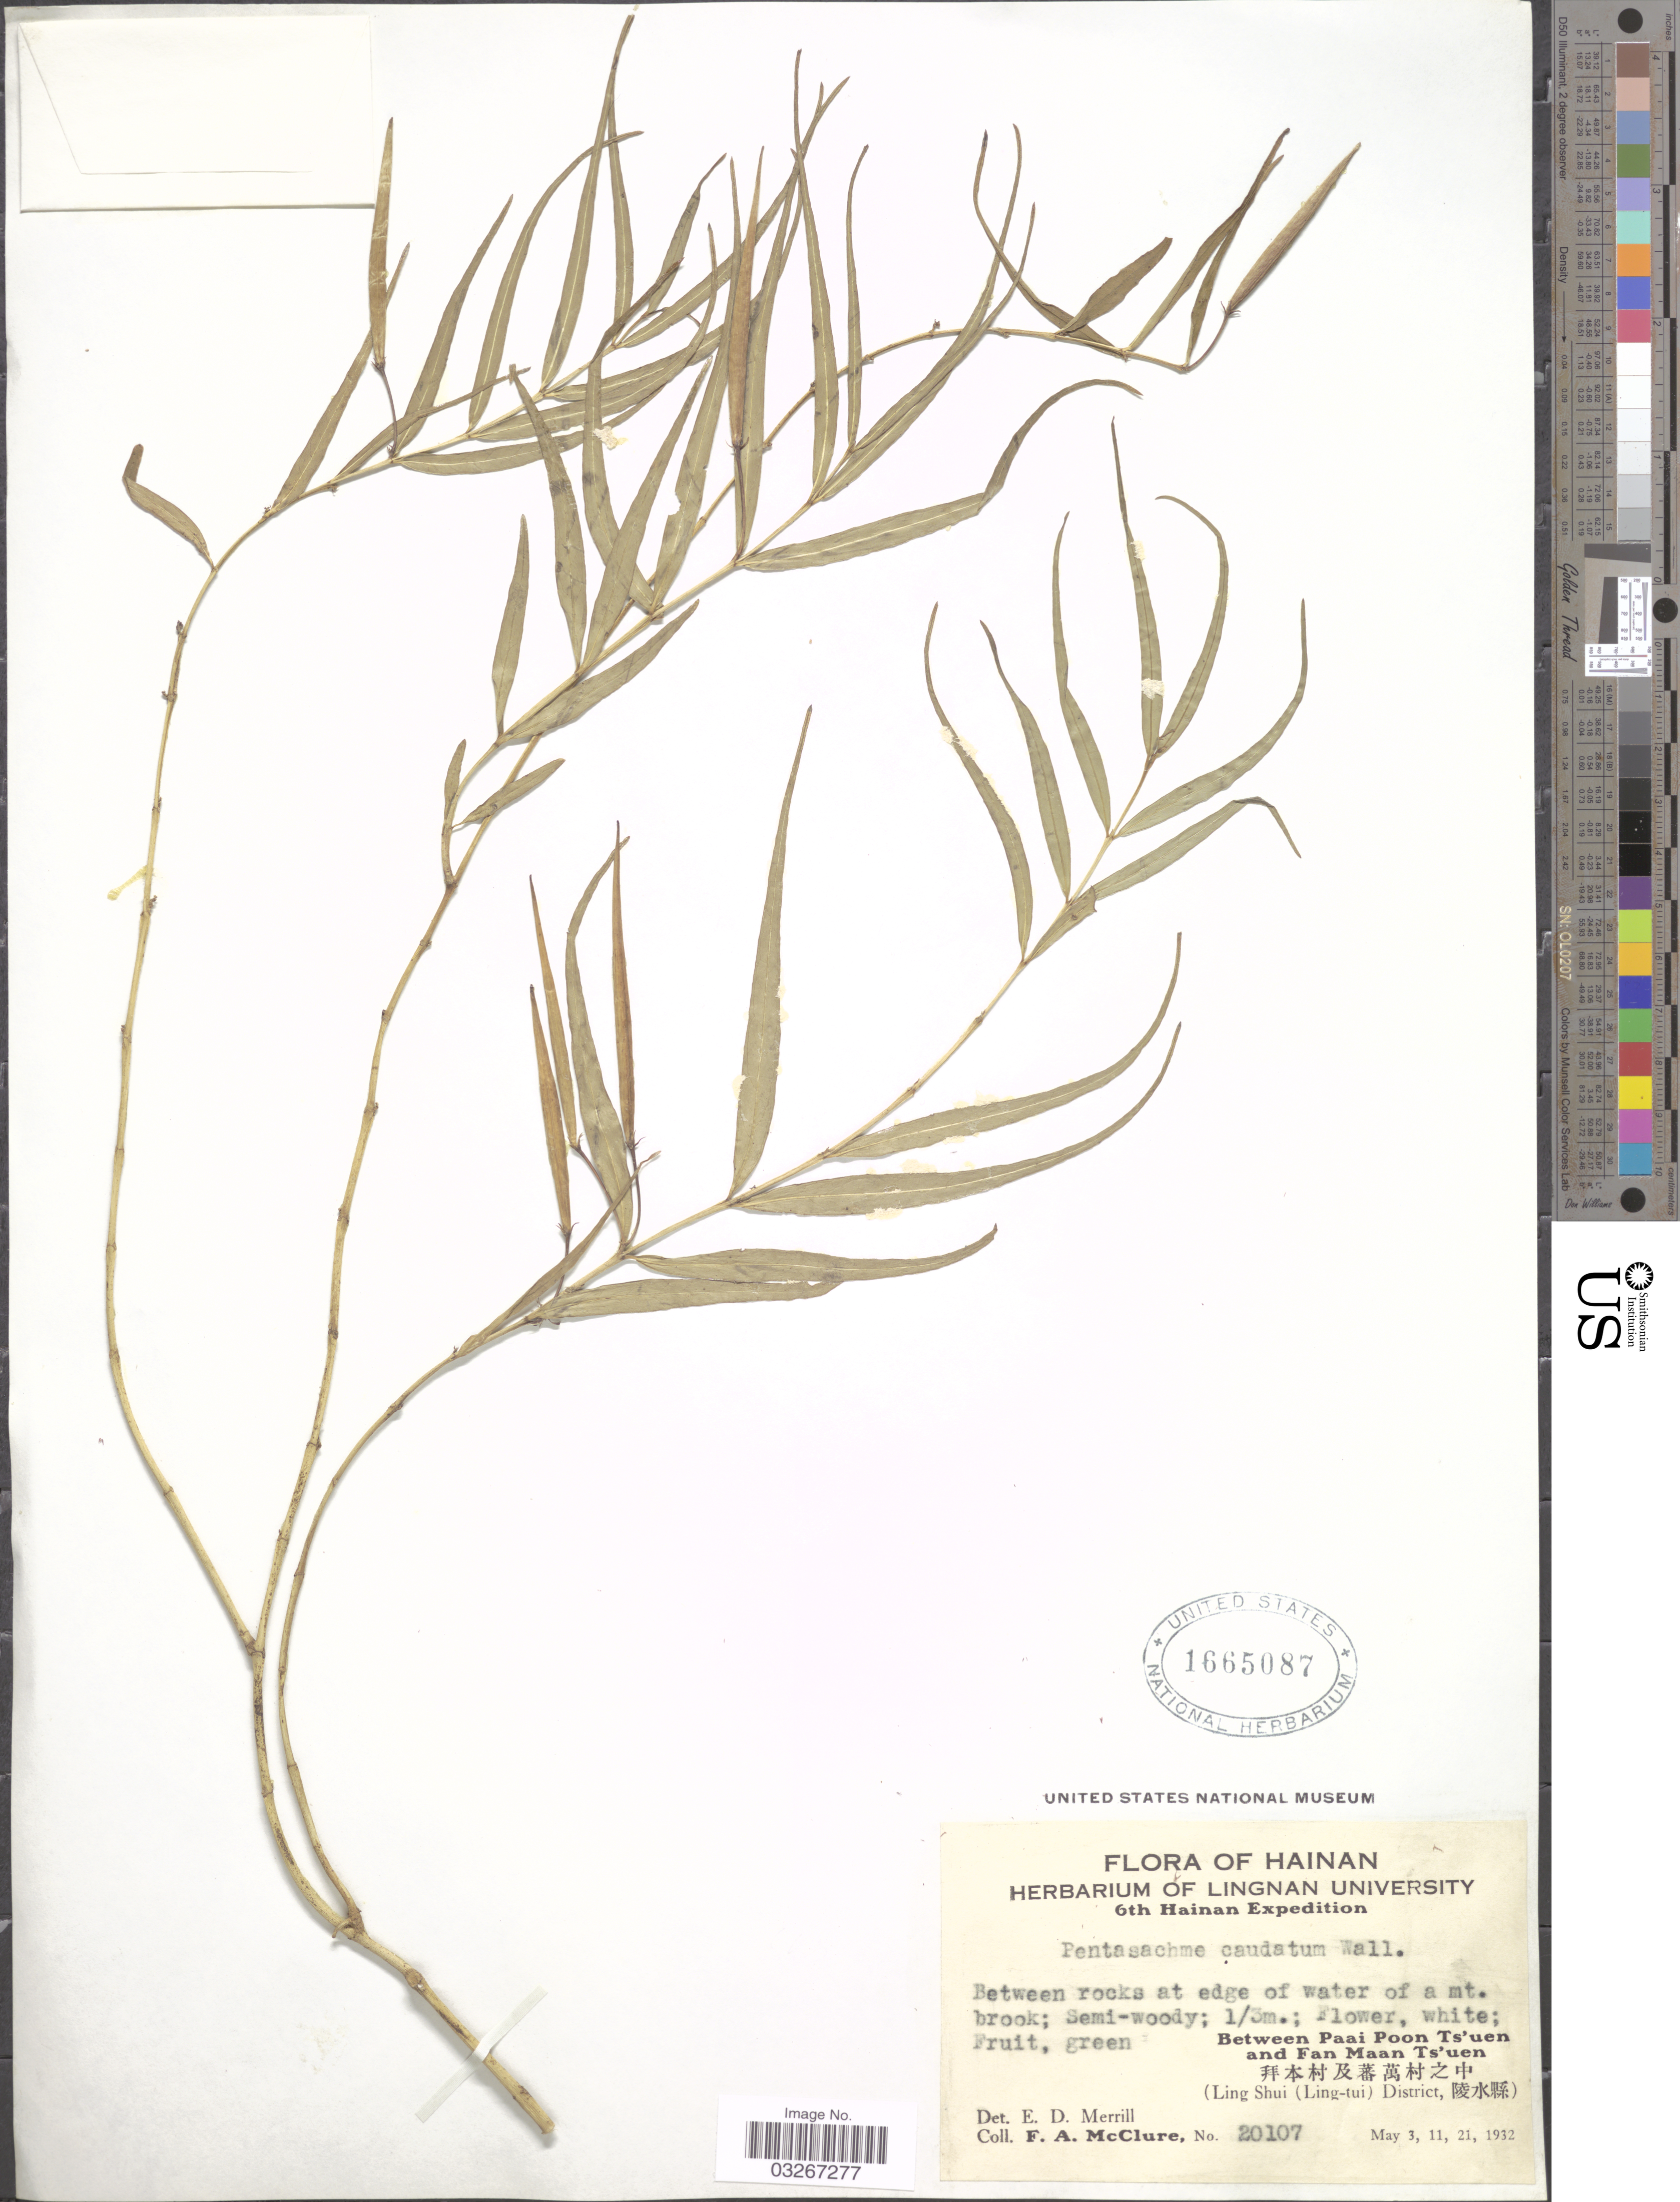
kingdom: Plantae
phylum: Tracheophyta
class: Magnoliopsida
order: Gentianales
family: Apocynaceae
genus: Pentasacme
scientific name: Pentasacme caudatum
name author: Wall. ex Wight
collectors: F. A. McClure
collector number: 20107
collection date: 1932-05-03/1932-05-21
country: China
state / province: Hainan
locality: Between Paai Poon Ts'uen and Fan Maan Ts'uen (Ling Shui (Ling-tui) District.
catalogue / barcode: US 1665087